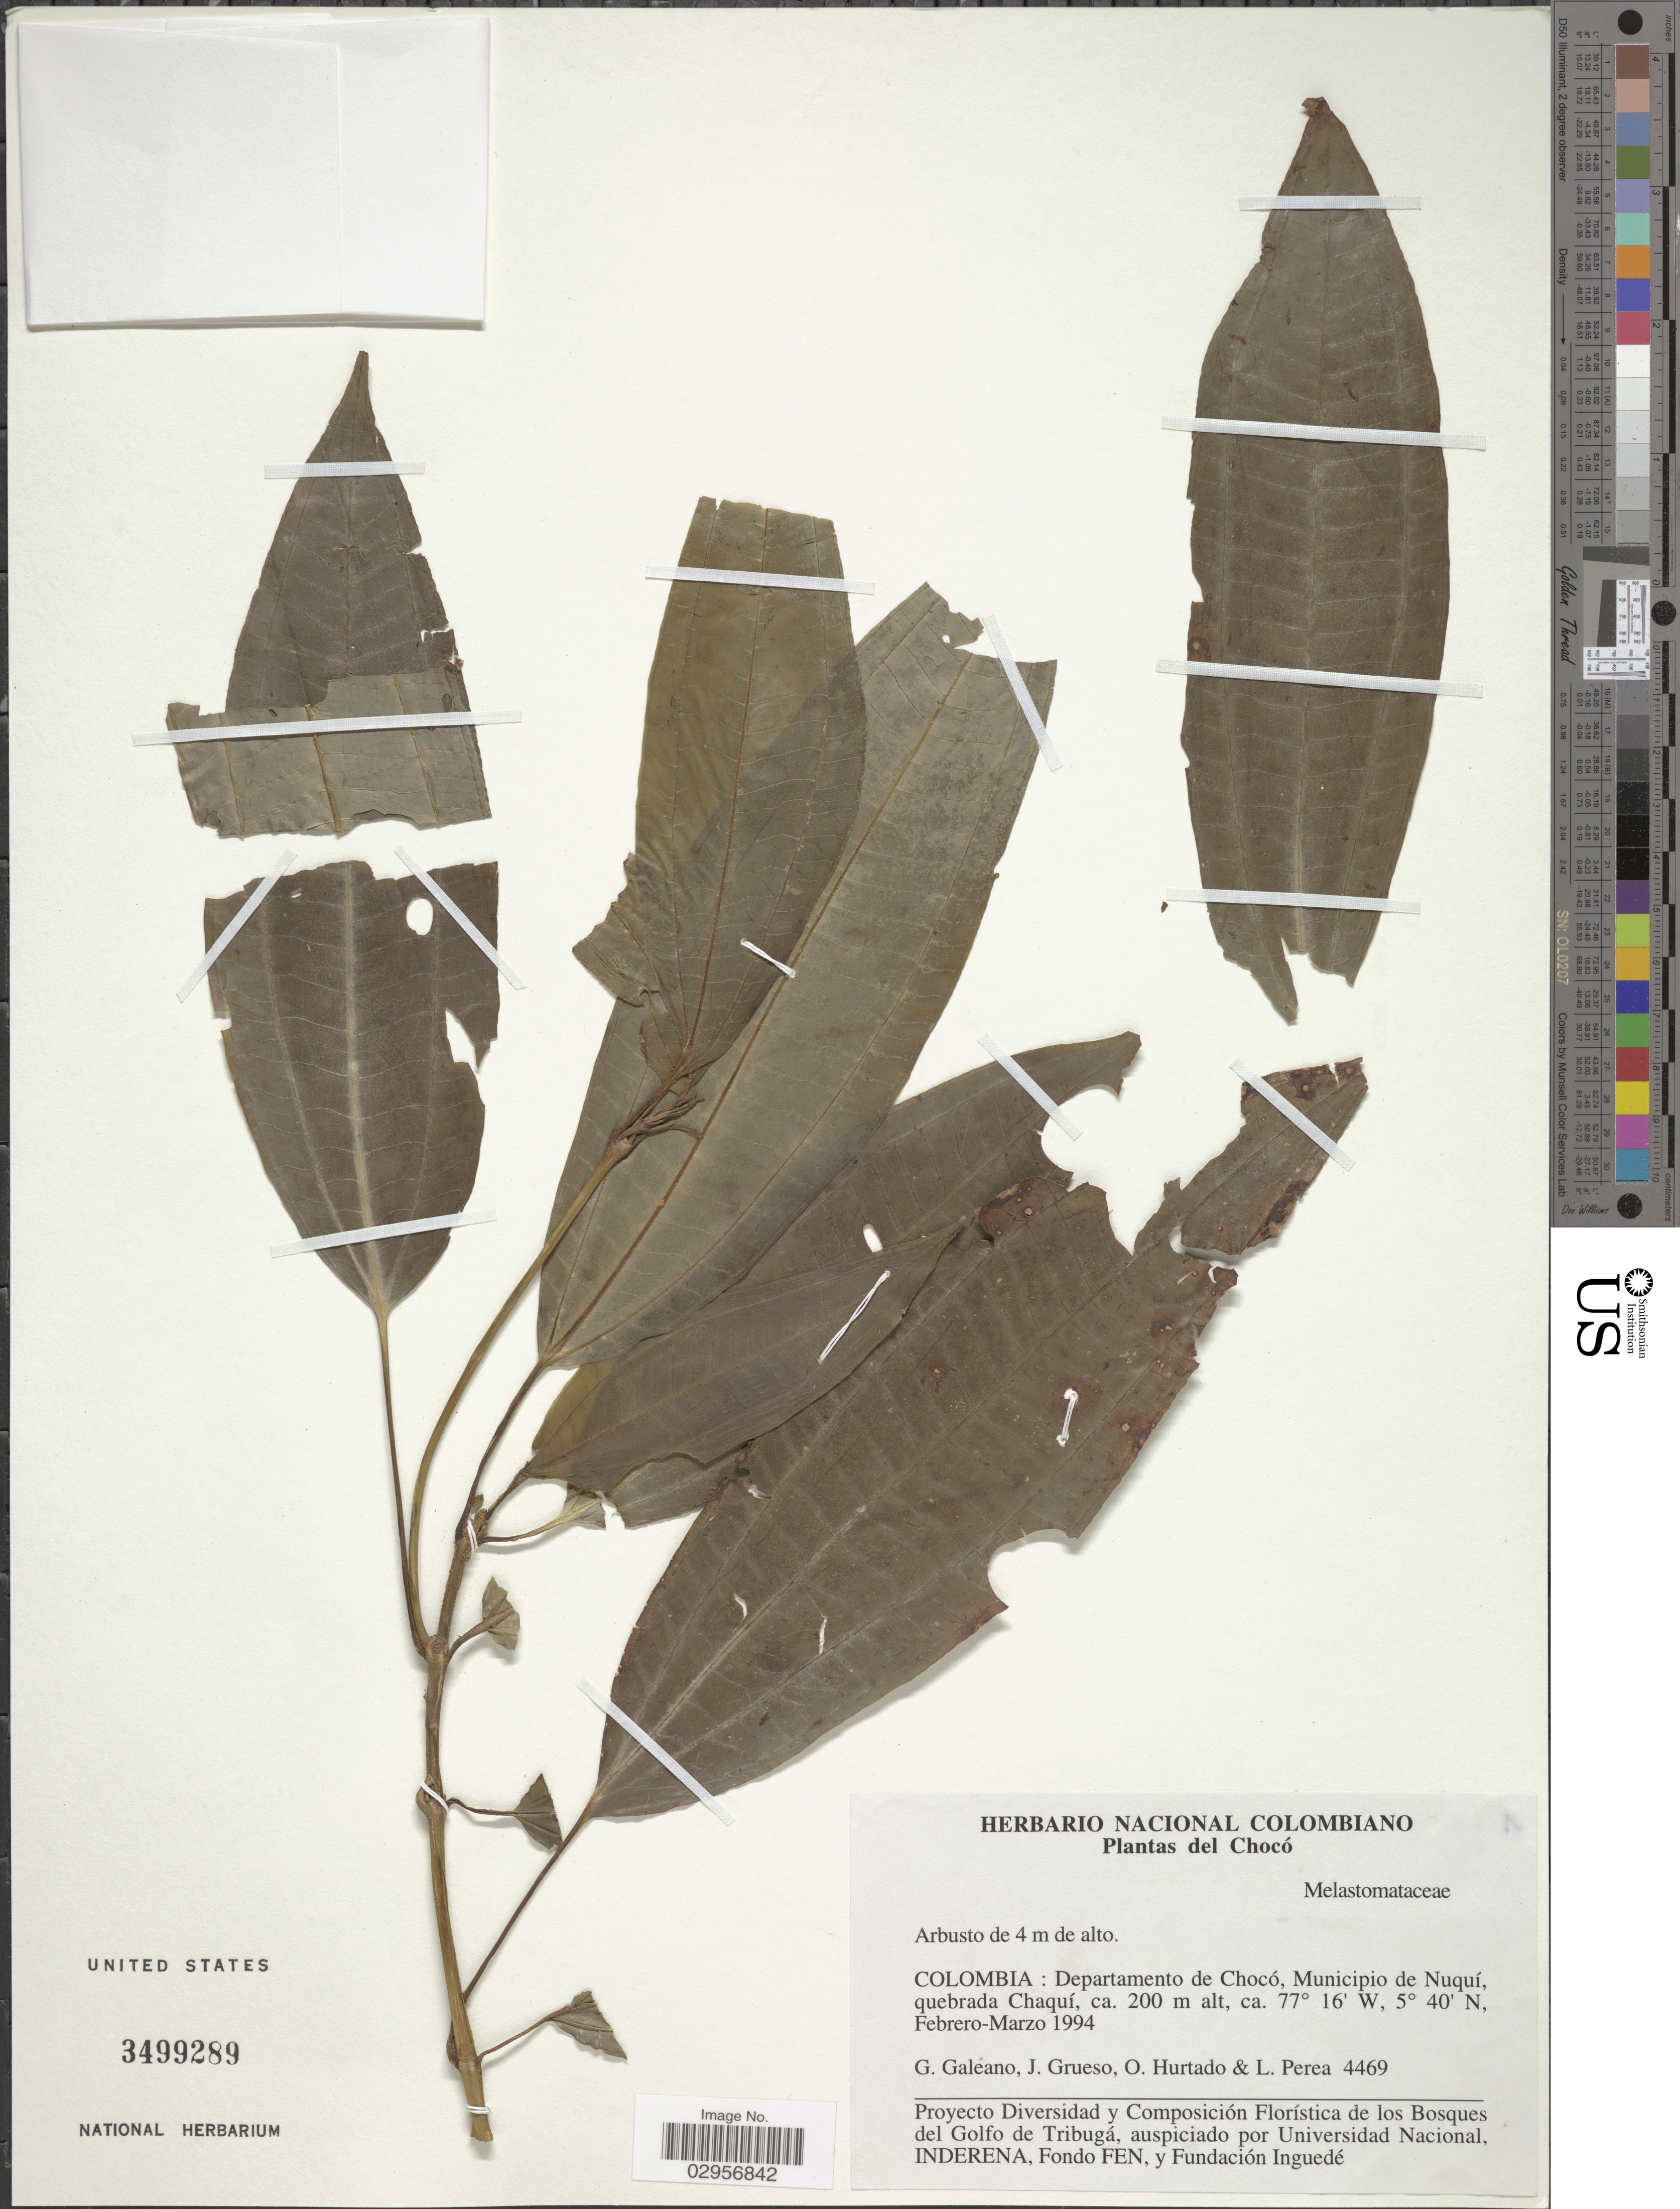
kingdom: Plantae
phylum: Tracheophyta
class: Magnoliopsida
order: Myrtales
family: Melastomataceae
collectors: G. A. Galeano, J. Grueso, O. Hurtado & L. Perea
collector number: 4469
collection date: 1994-02/1994-03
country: Colombia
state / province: Chocó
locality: Departamento de Chocó, Municipio de Nuquí, quebrada Chaquí.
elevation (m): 200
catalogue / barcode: US 3499289